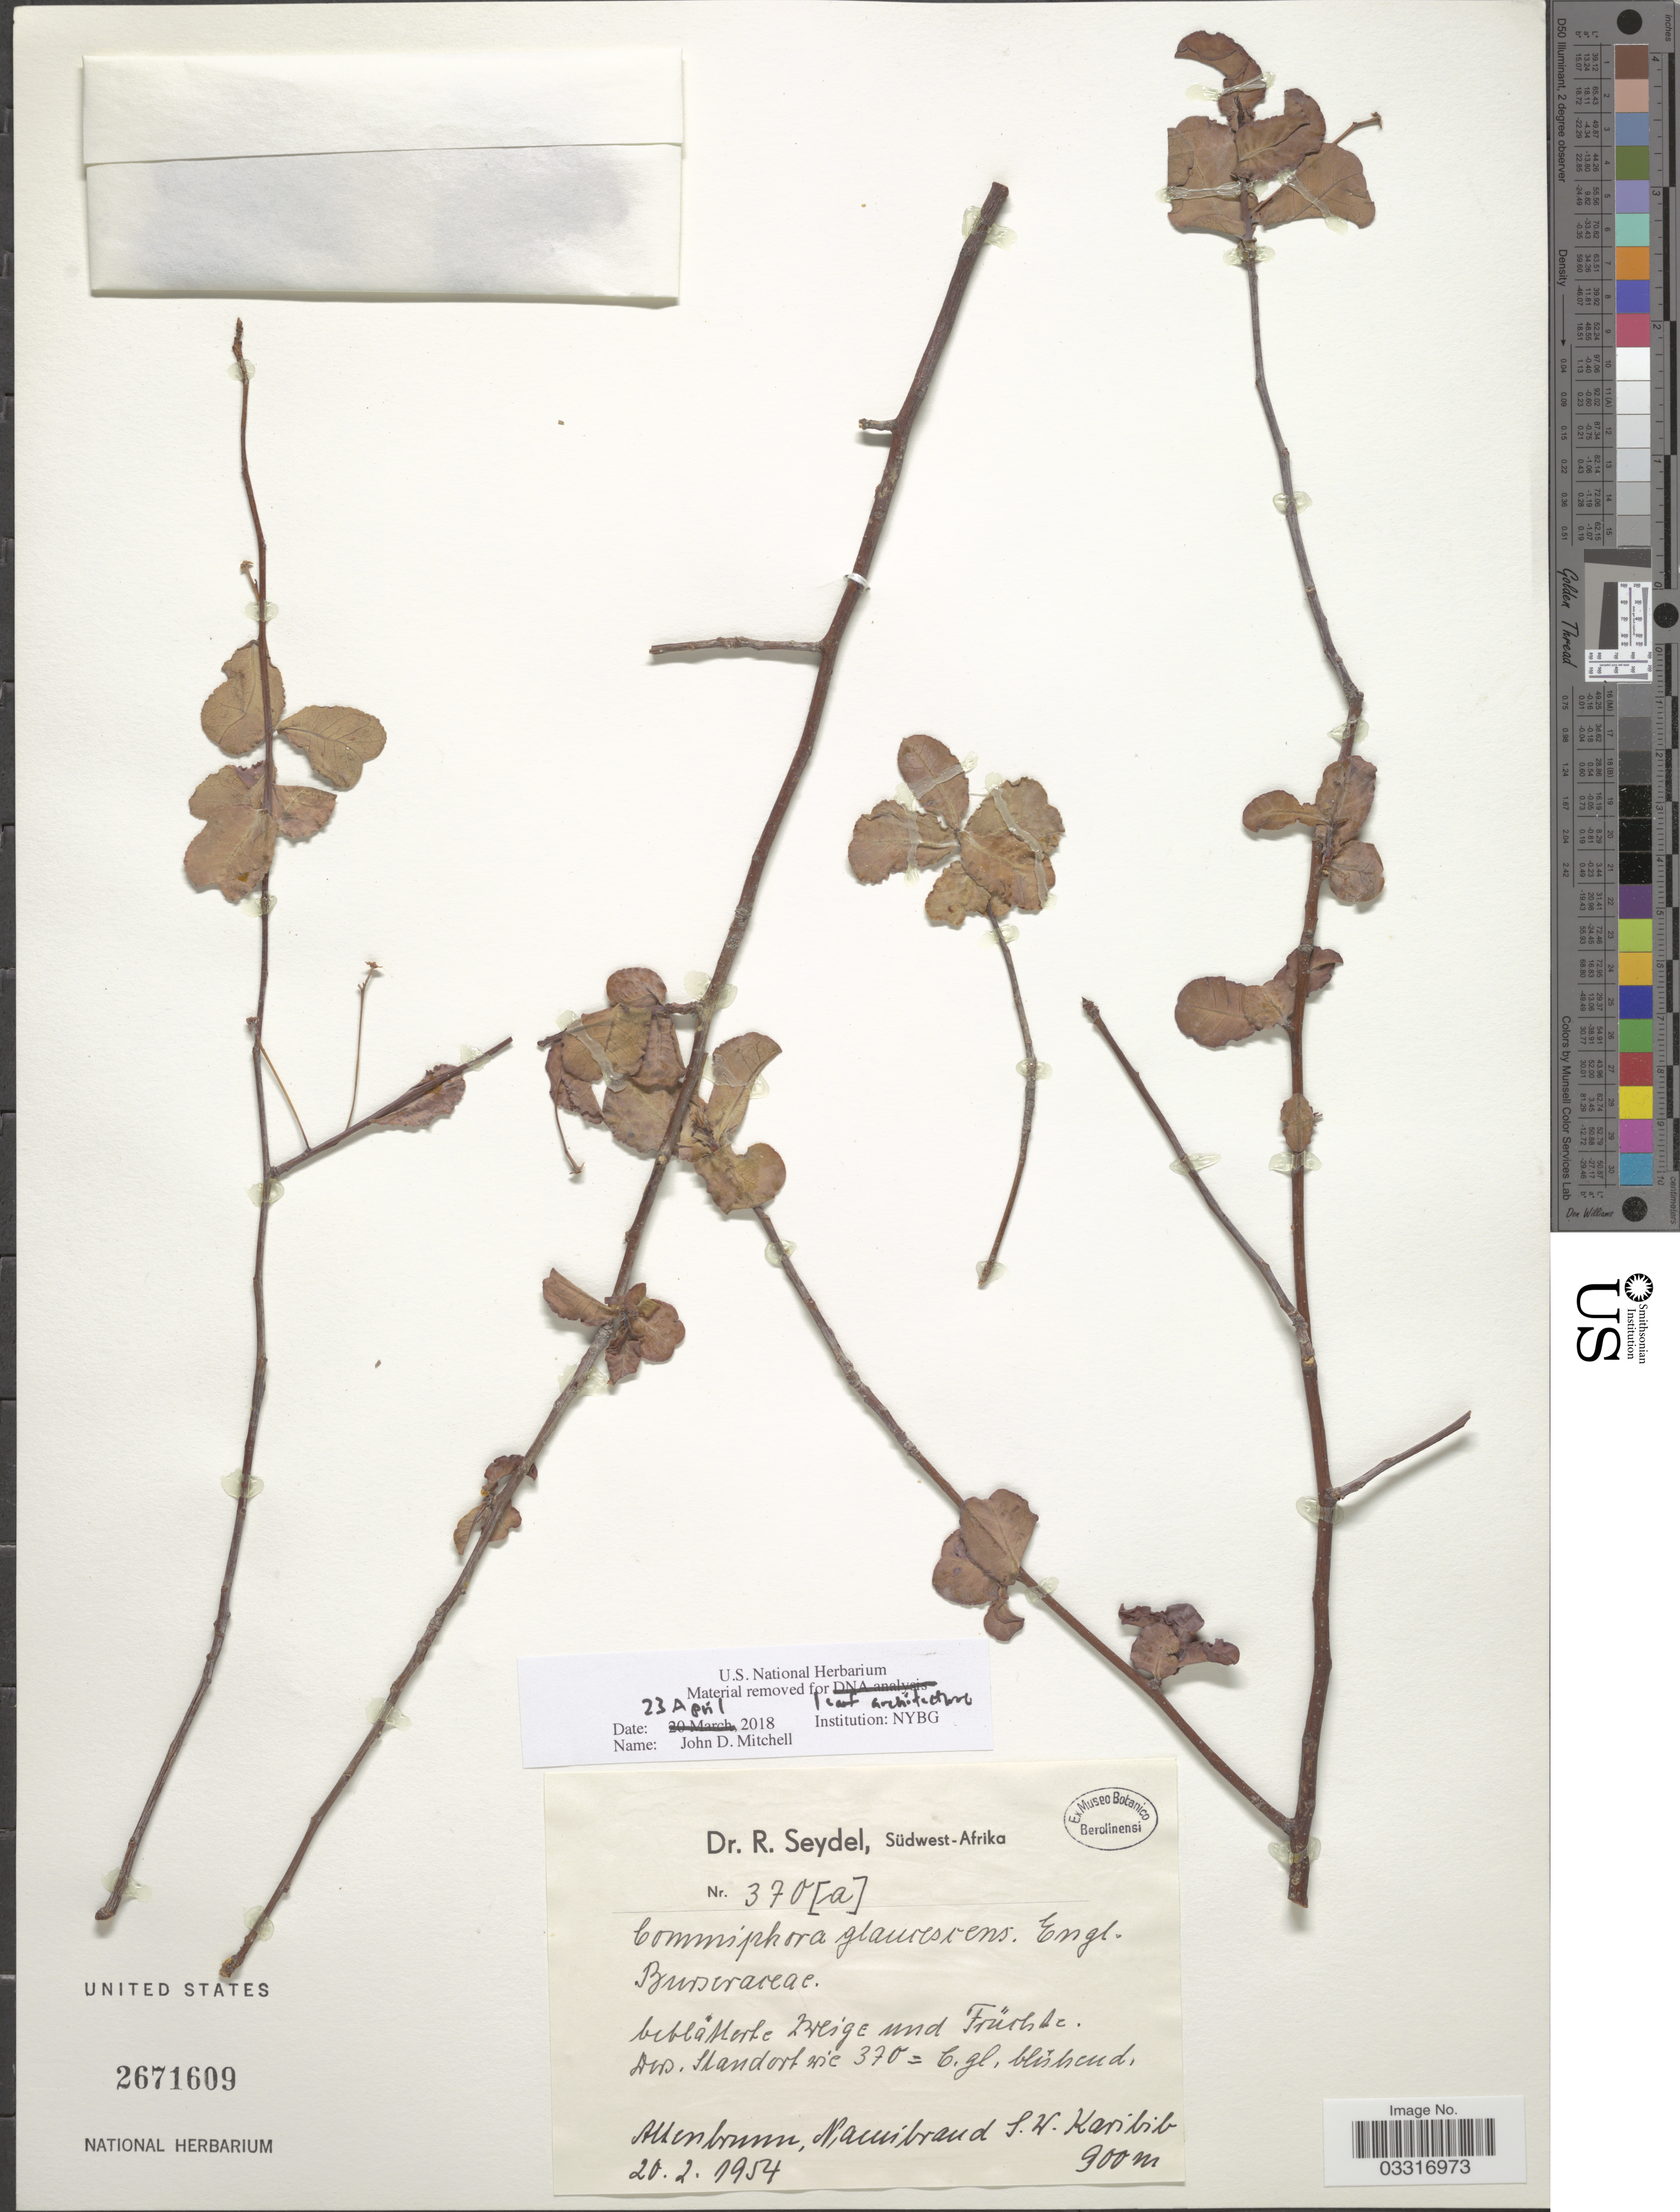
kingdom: Plantae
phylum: Tracheophyta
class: Magnoliopsida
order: Sapindales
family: Burseraceae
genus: Commiphora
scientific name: Commiphora glaucescens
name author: Engl.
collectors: R. Seydel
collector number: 370 (a)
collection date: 1954-02-20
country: Namibia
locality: Südwest-Afrika. Altenbrunn, Namibrand S.W. Karibib.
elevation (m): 300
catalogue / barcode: US 2671609